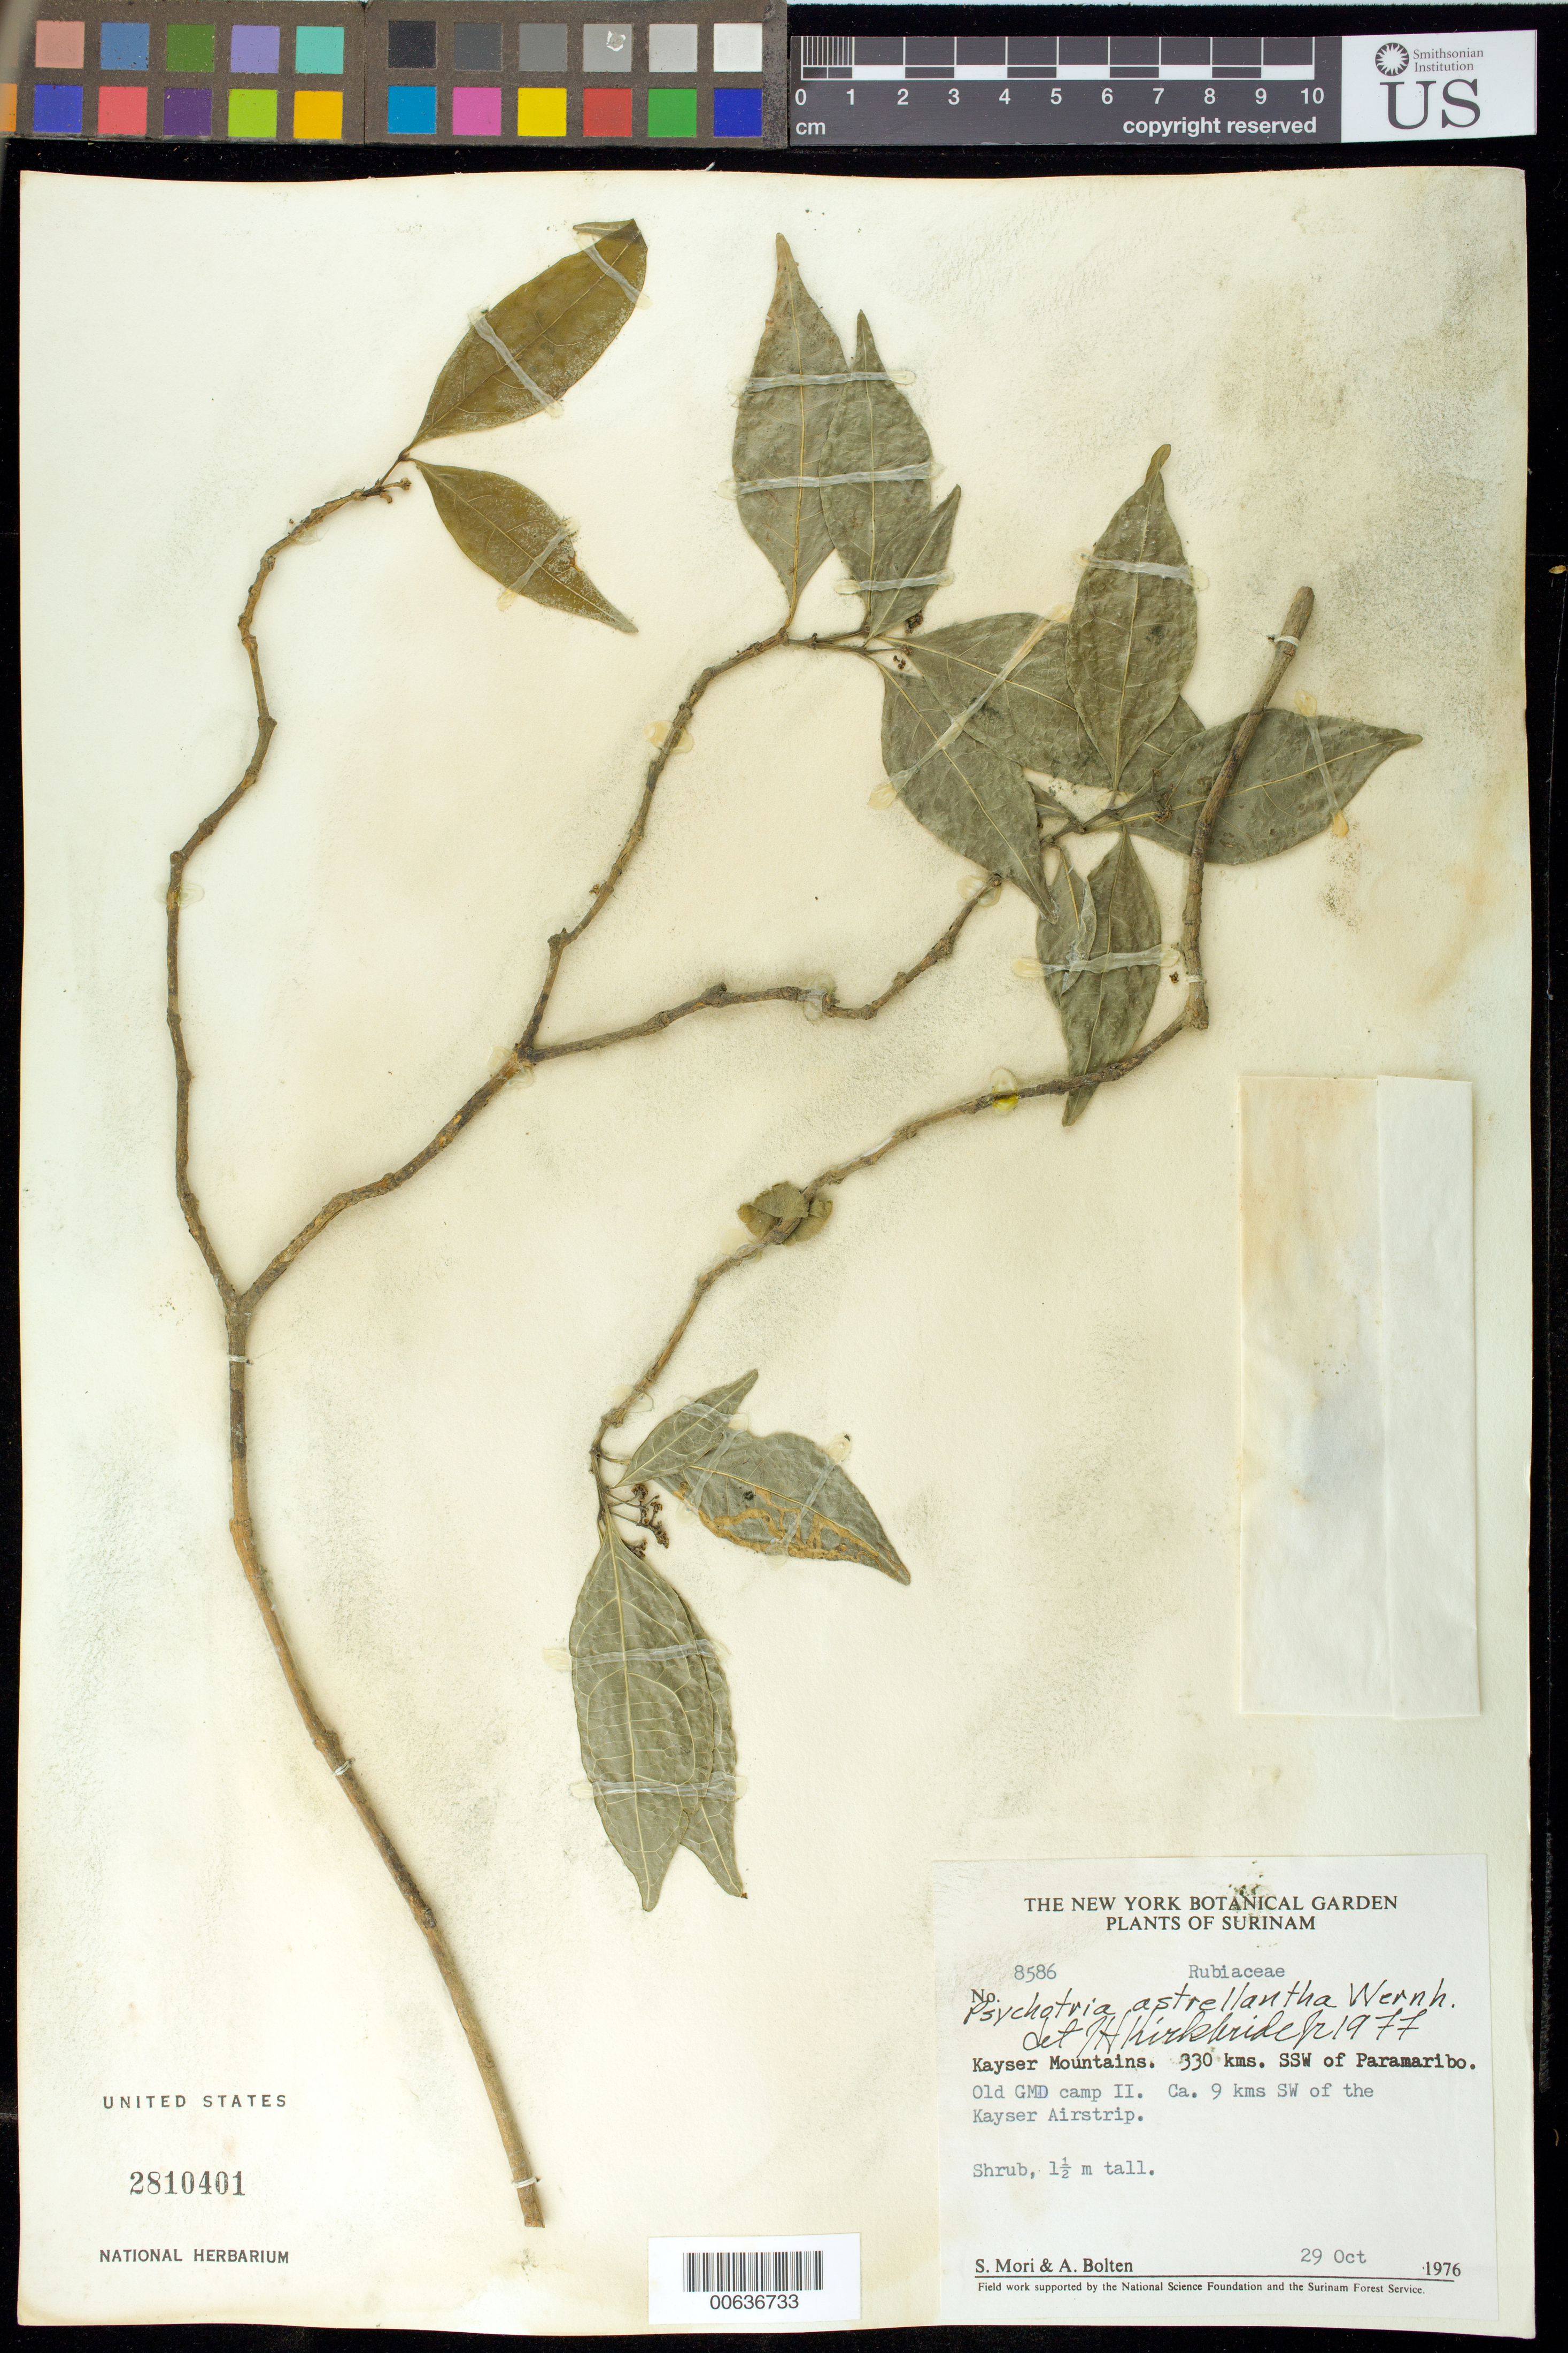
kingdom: Plantae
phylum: Tracheophyta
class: Magnoliopsida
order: Gentianales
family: Rubiaceae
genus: Psychotria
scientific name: Psychotria astrellantha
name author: Wernham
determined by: Kirkbride, J. H.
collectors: S. Mori & A. Bolten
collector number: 8586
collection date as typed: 29-Oct-76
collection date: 1976-10-29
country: Suriname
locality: Kayser Mountains, 330 Km SSW of Paramaribo, 9 km SW of Kayser Airstrip; old GMD camp II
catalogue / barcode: US 2810401